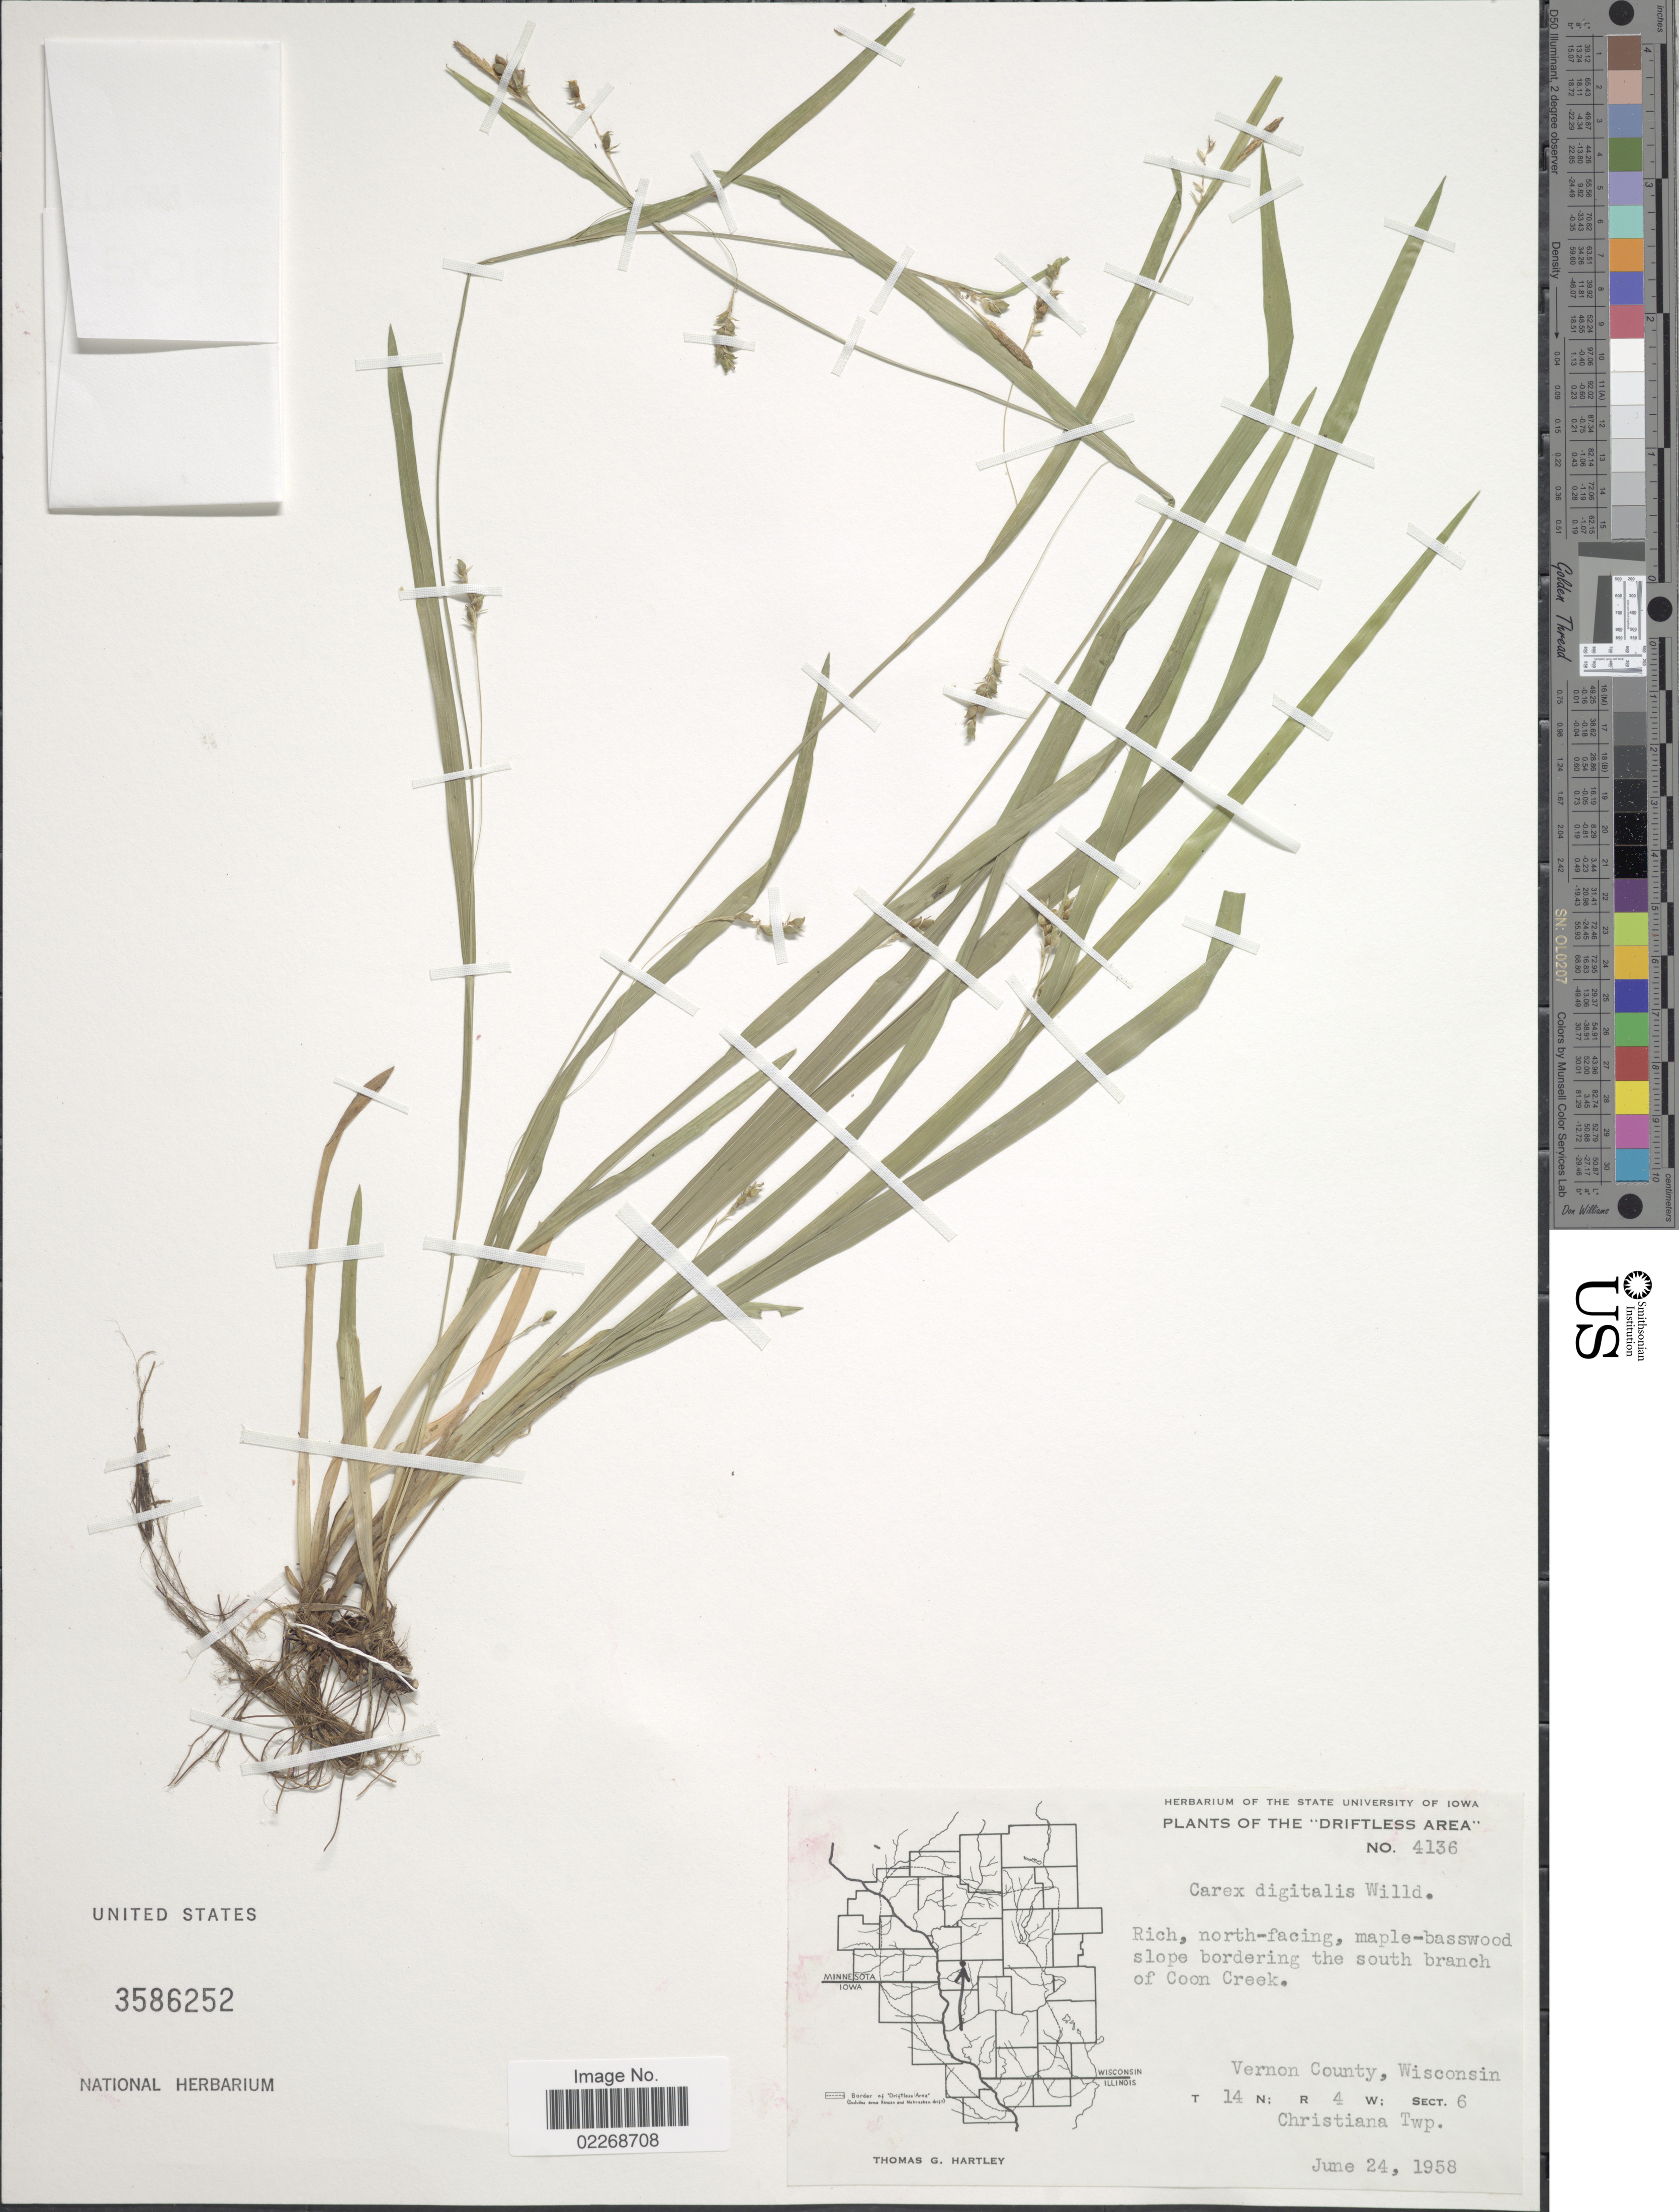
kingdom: Plantae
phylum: Tracheophyta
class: Liliopsida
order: Poales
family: Cyperaceae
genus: Carex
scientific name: Carex digitalis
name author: Willd.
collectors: T. G. Hartley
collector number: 4136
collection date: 1958-06-24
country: United States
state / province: Wisconsin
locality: Driftless Area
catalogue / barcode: US 3586252